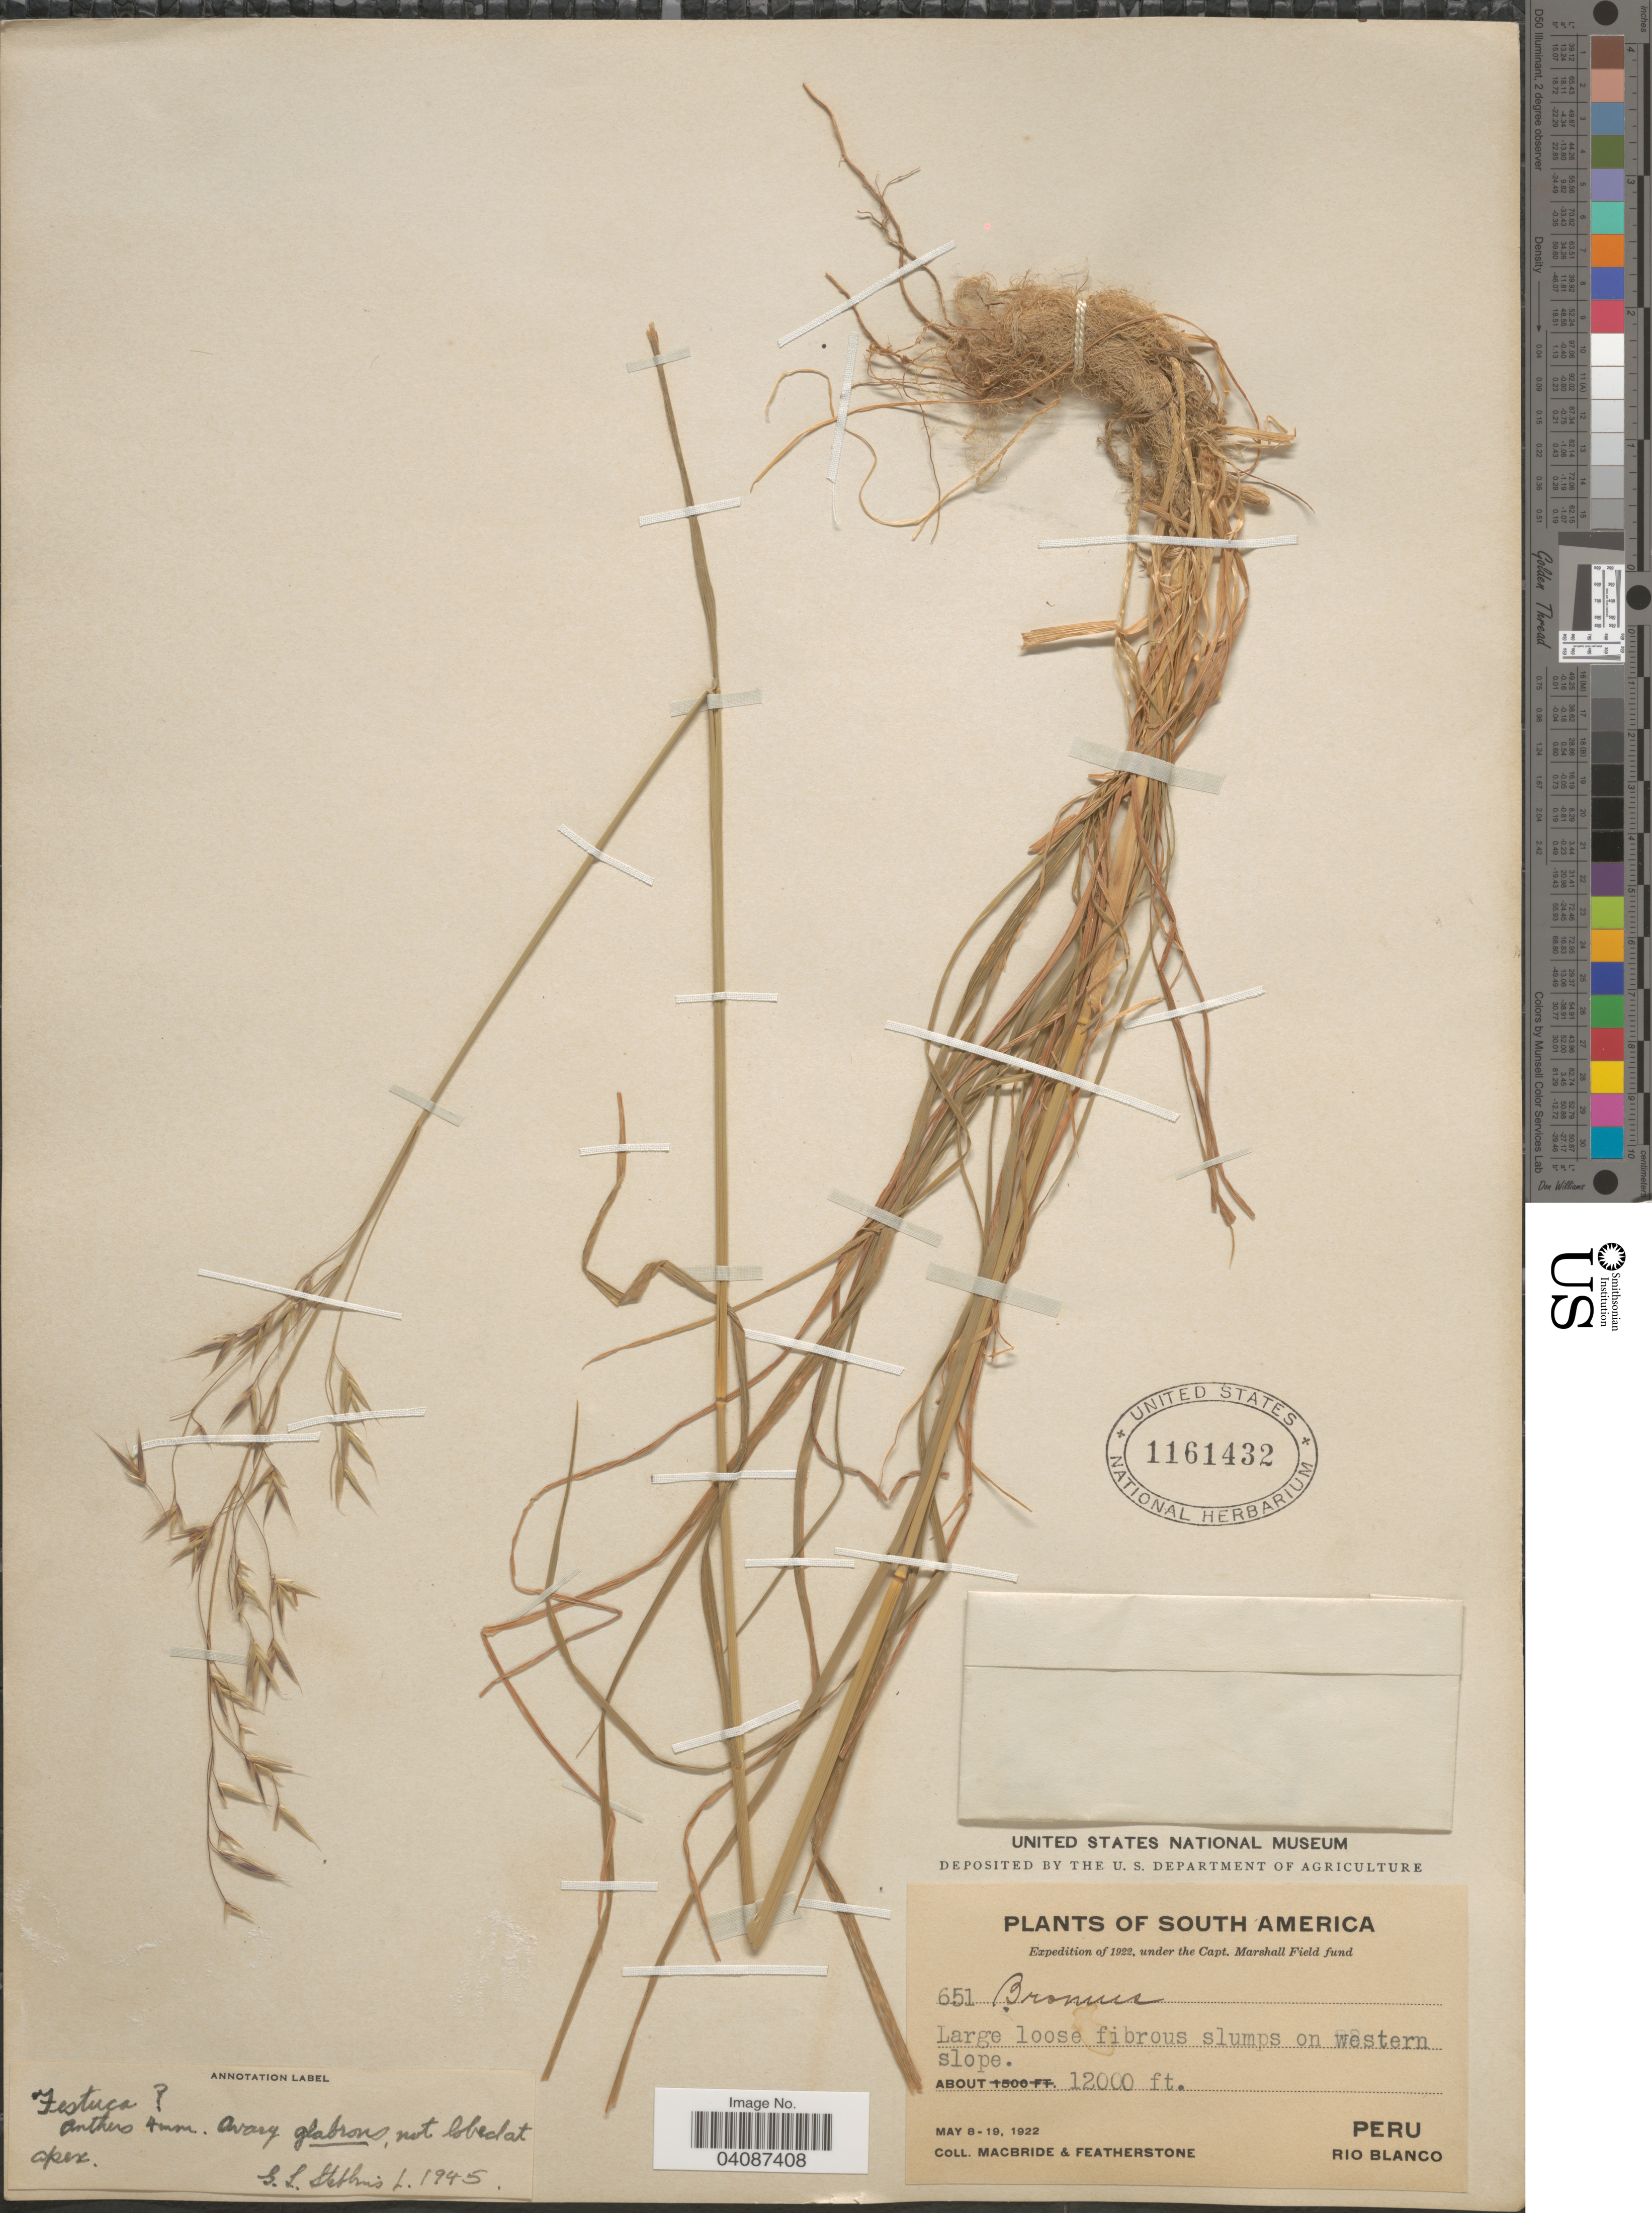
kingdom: Plantae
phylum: Tracheophyta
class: Liliopsida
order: Poales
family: Poaceae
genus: Bromus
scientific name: Bromus sp.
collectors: Macbride, -- & -. Featherstone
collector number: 651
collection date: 1922-05-08/1922-05-19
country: Peru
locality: Expedition of 1922, under the Capr. Marshall Field fund. Large loose fibrous slumps on western slope. Rio Blanco.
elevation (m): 3658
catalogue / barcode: US 1161432